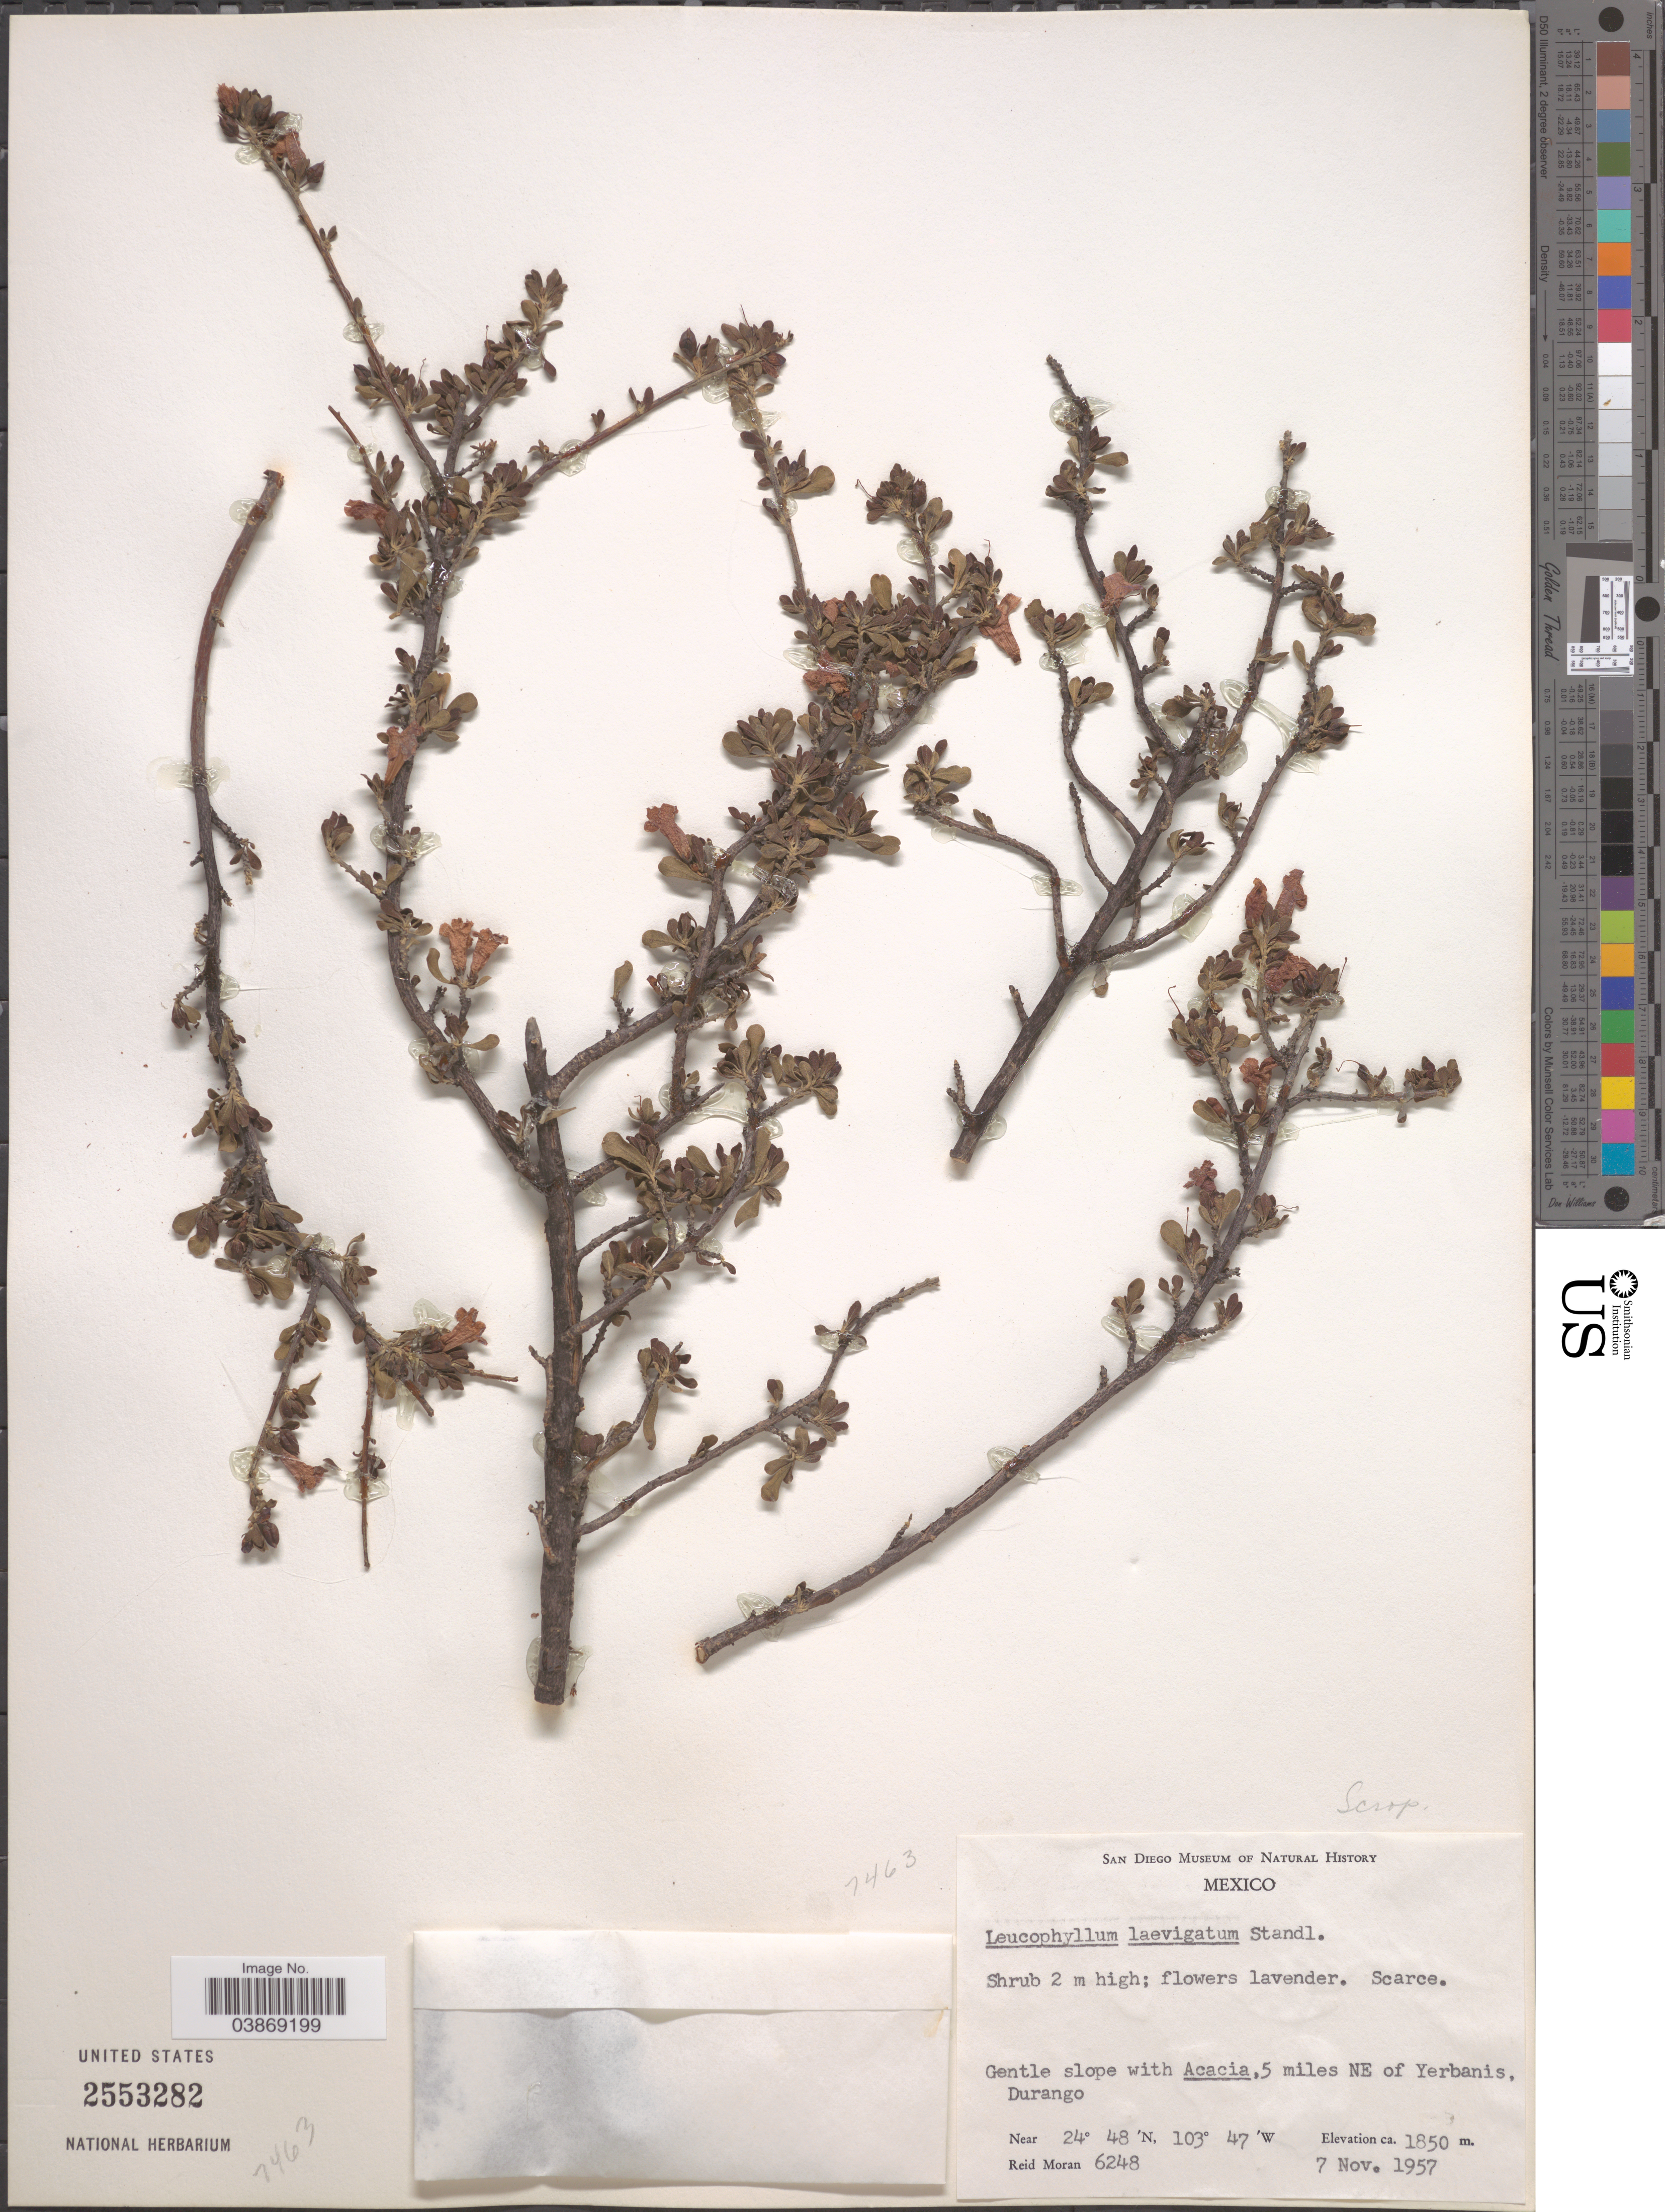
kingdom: Plantae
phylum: Tracheophyta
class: Magnoliopsida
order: Lamiales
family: Scrophulariaceae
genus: Leucophyllum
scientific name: Leucophyllum laevigatum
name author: Standl.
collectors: R. Moran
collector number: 6248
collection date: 1957-11-07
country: Mexico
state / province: Durango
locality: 5 miles NE of Yerbanis.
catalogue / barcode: US 2553282